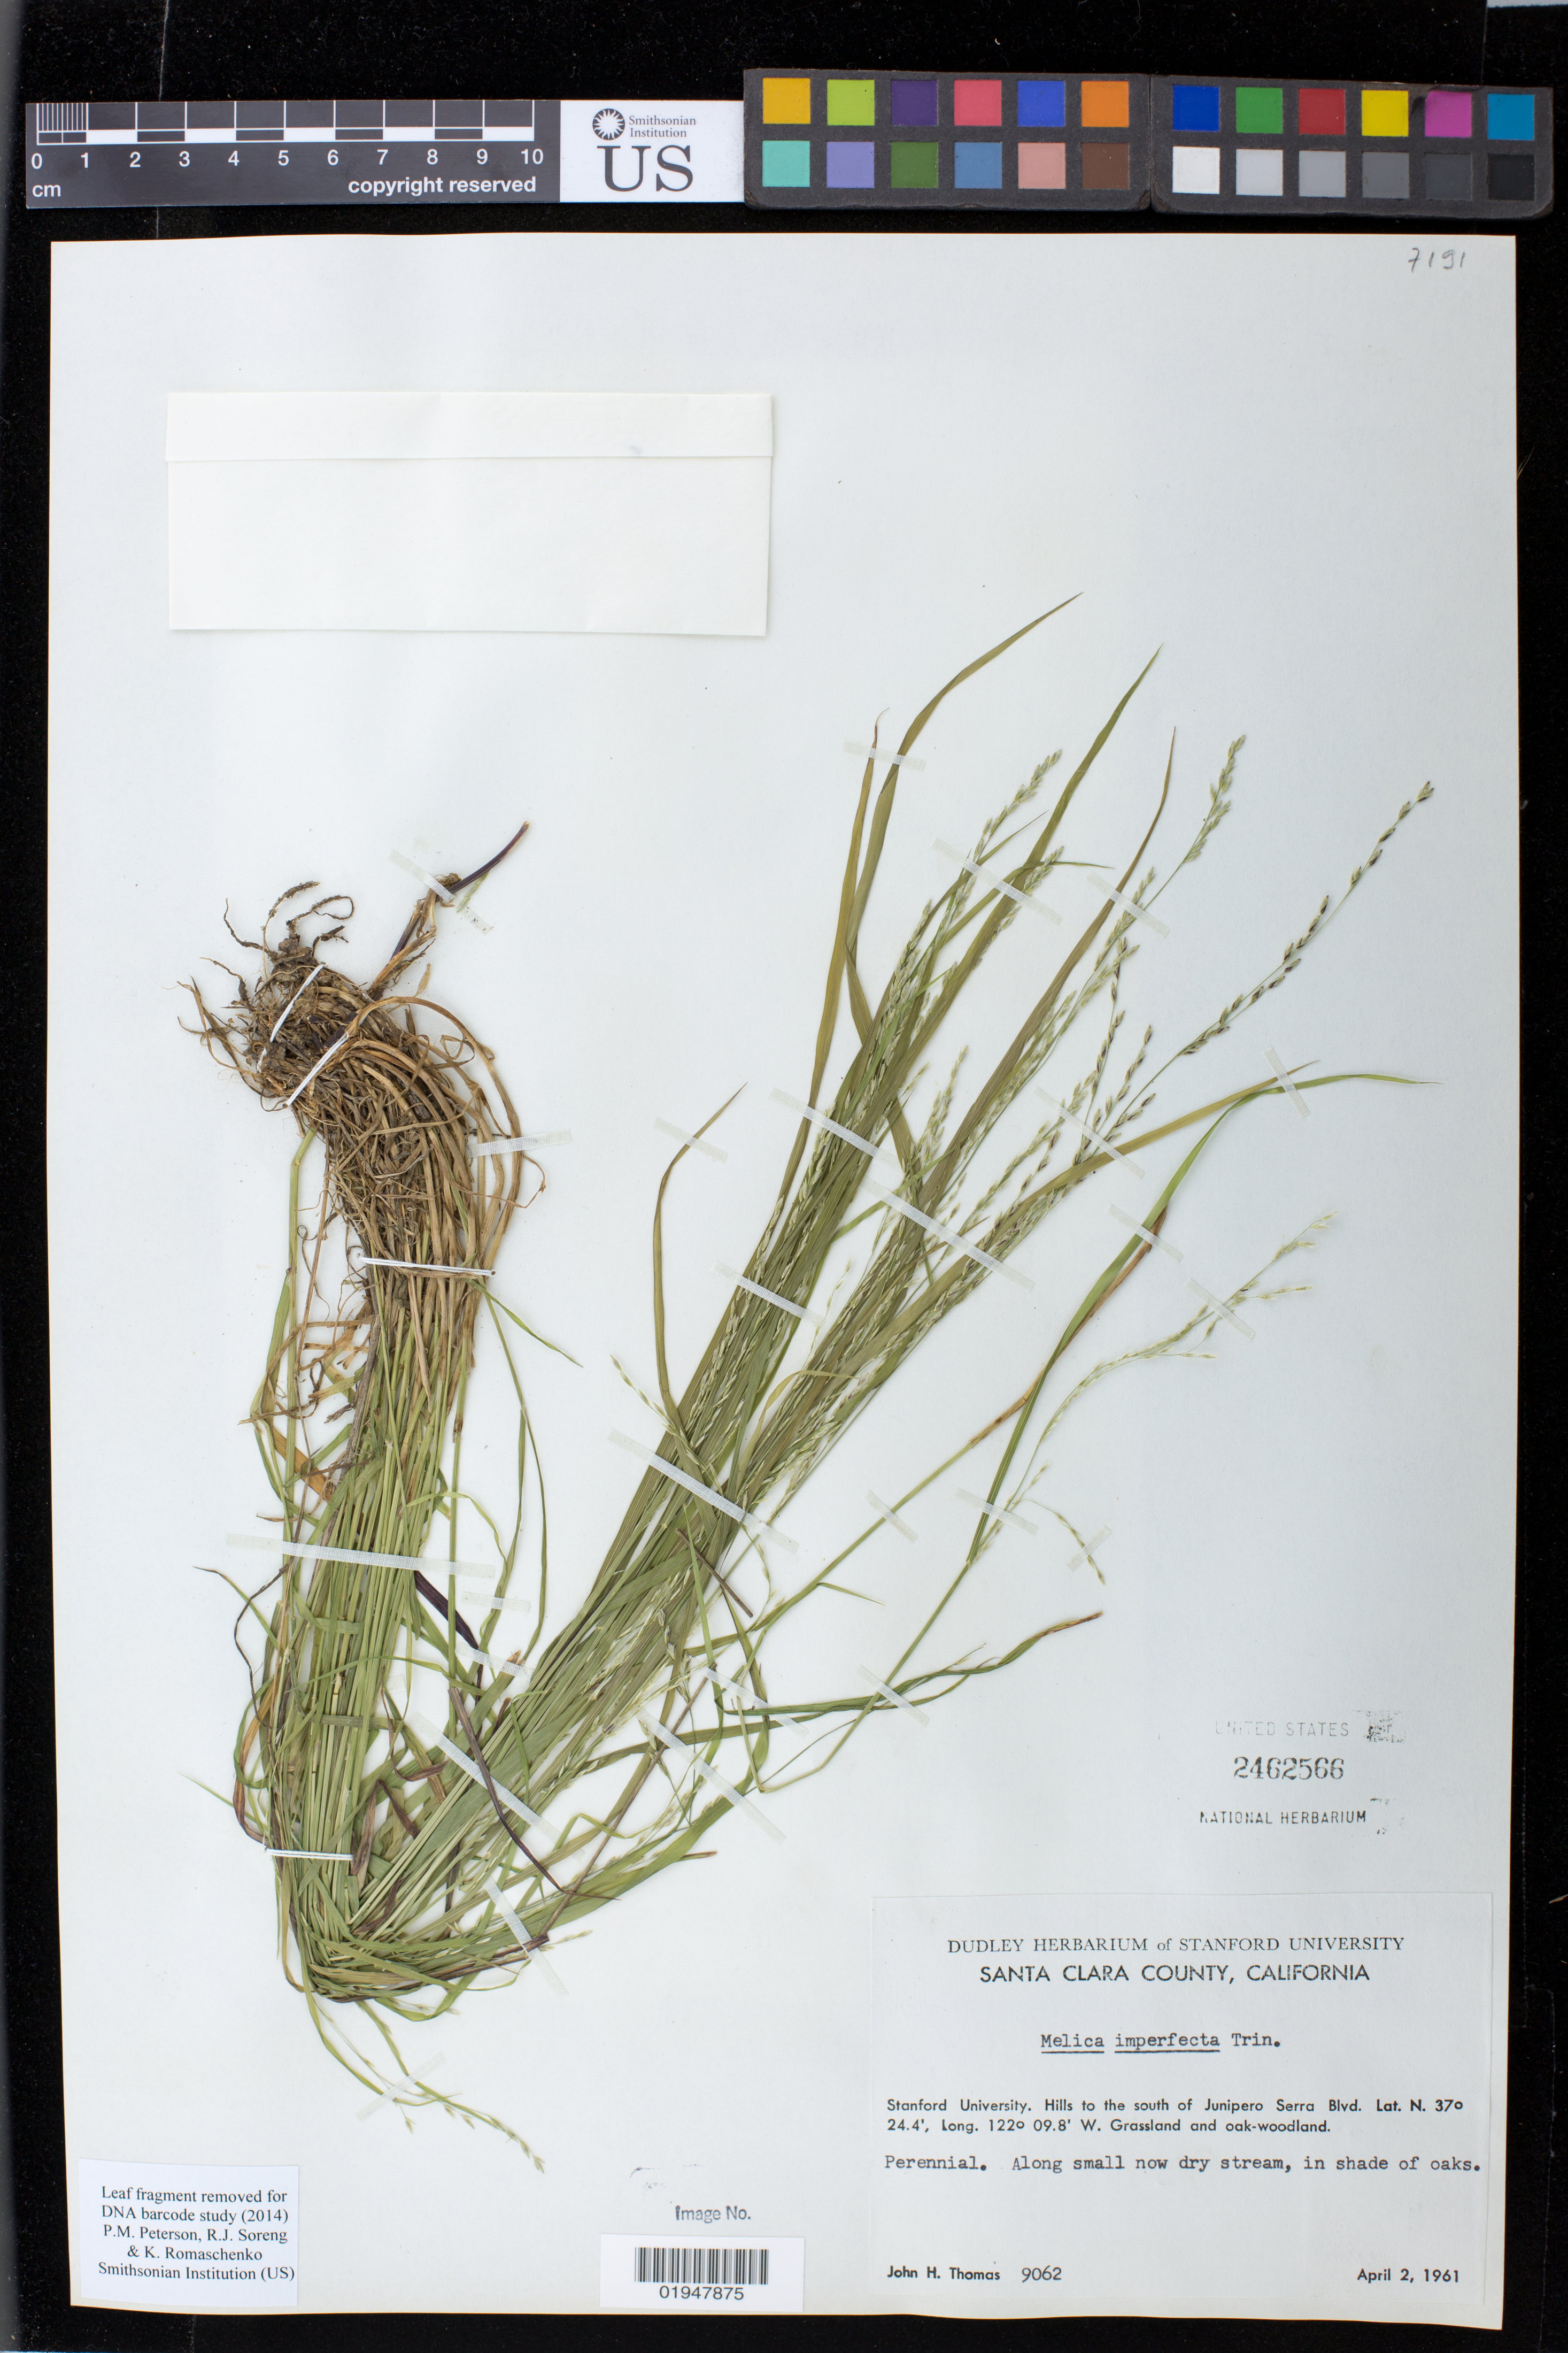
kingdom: Plantae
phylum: Tracheophyta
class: Liliopsida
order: Poales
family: Poaceae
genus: Melica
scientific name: Melica imperfecta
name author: Trin.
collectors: J. H. Thomas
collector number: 9062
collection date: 1961-04-02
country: United States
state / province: California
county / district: Santa Clara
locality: Stanford University. Hills to the south of Junipero Serra Blvd.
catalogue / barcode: US 2462566